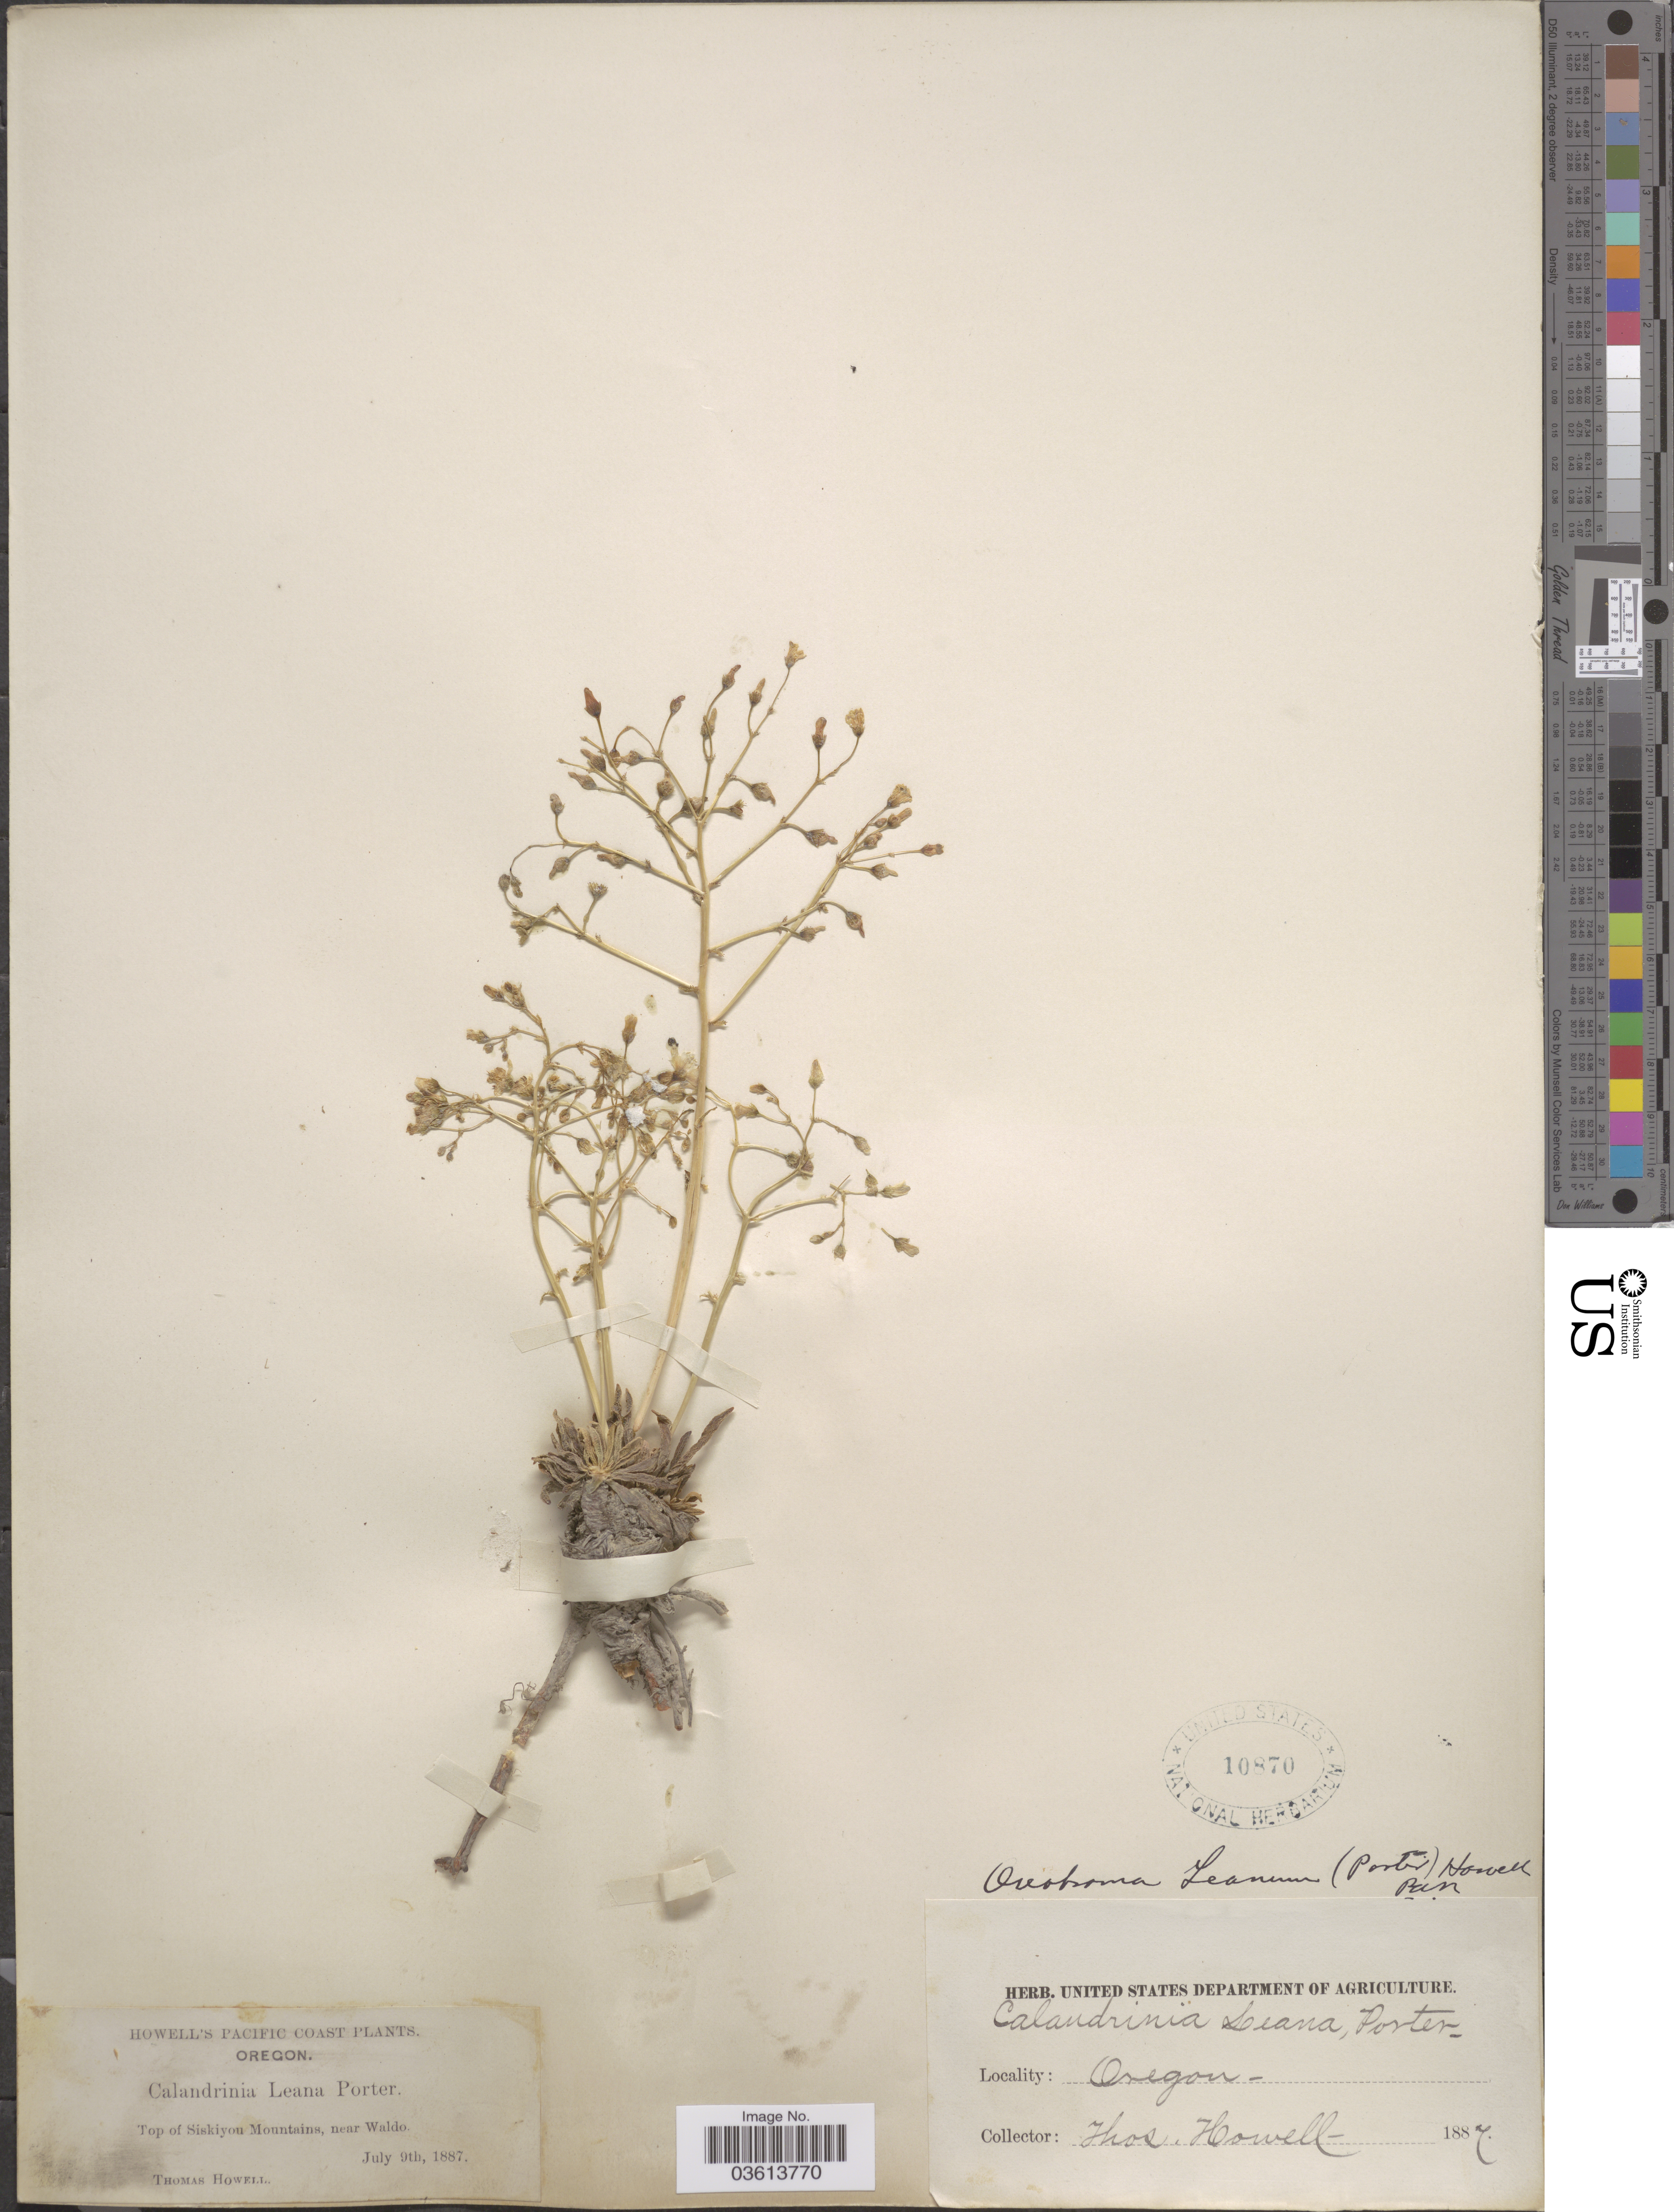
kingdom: Plantae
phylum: Tracheophyta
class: Magnoliopsida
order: Caryophyllales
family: Montiaceae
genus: Lewisia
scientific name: Lewisia leeana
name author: (Porter) B.L. Rob.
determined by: Strong, Mark T., (BOT), Smithsonian Institution - National Museum of Natural History (UNITED STATES)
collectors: T. Howell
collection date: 1887-07-09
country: United States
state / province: Oregon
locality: Pacific Coast. Top of Siskiyou Mountains, near Waldo.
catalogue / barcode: US 10870